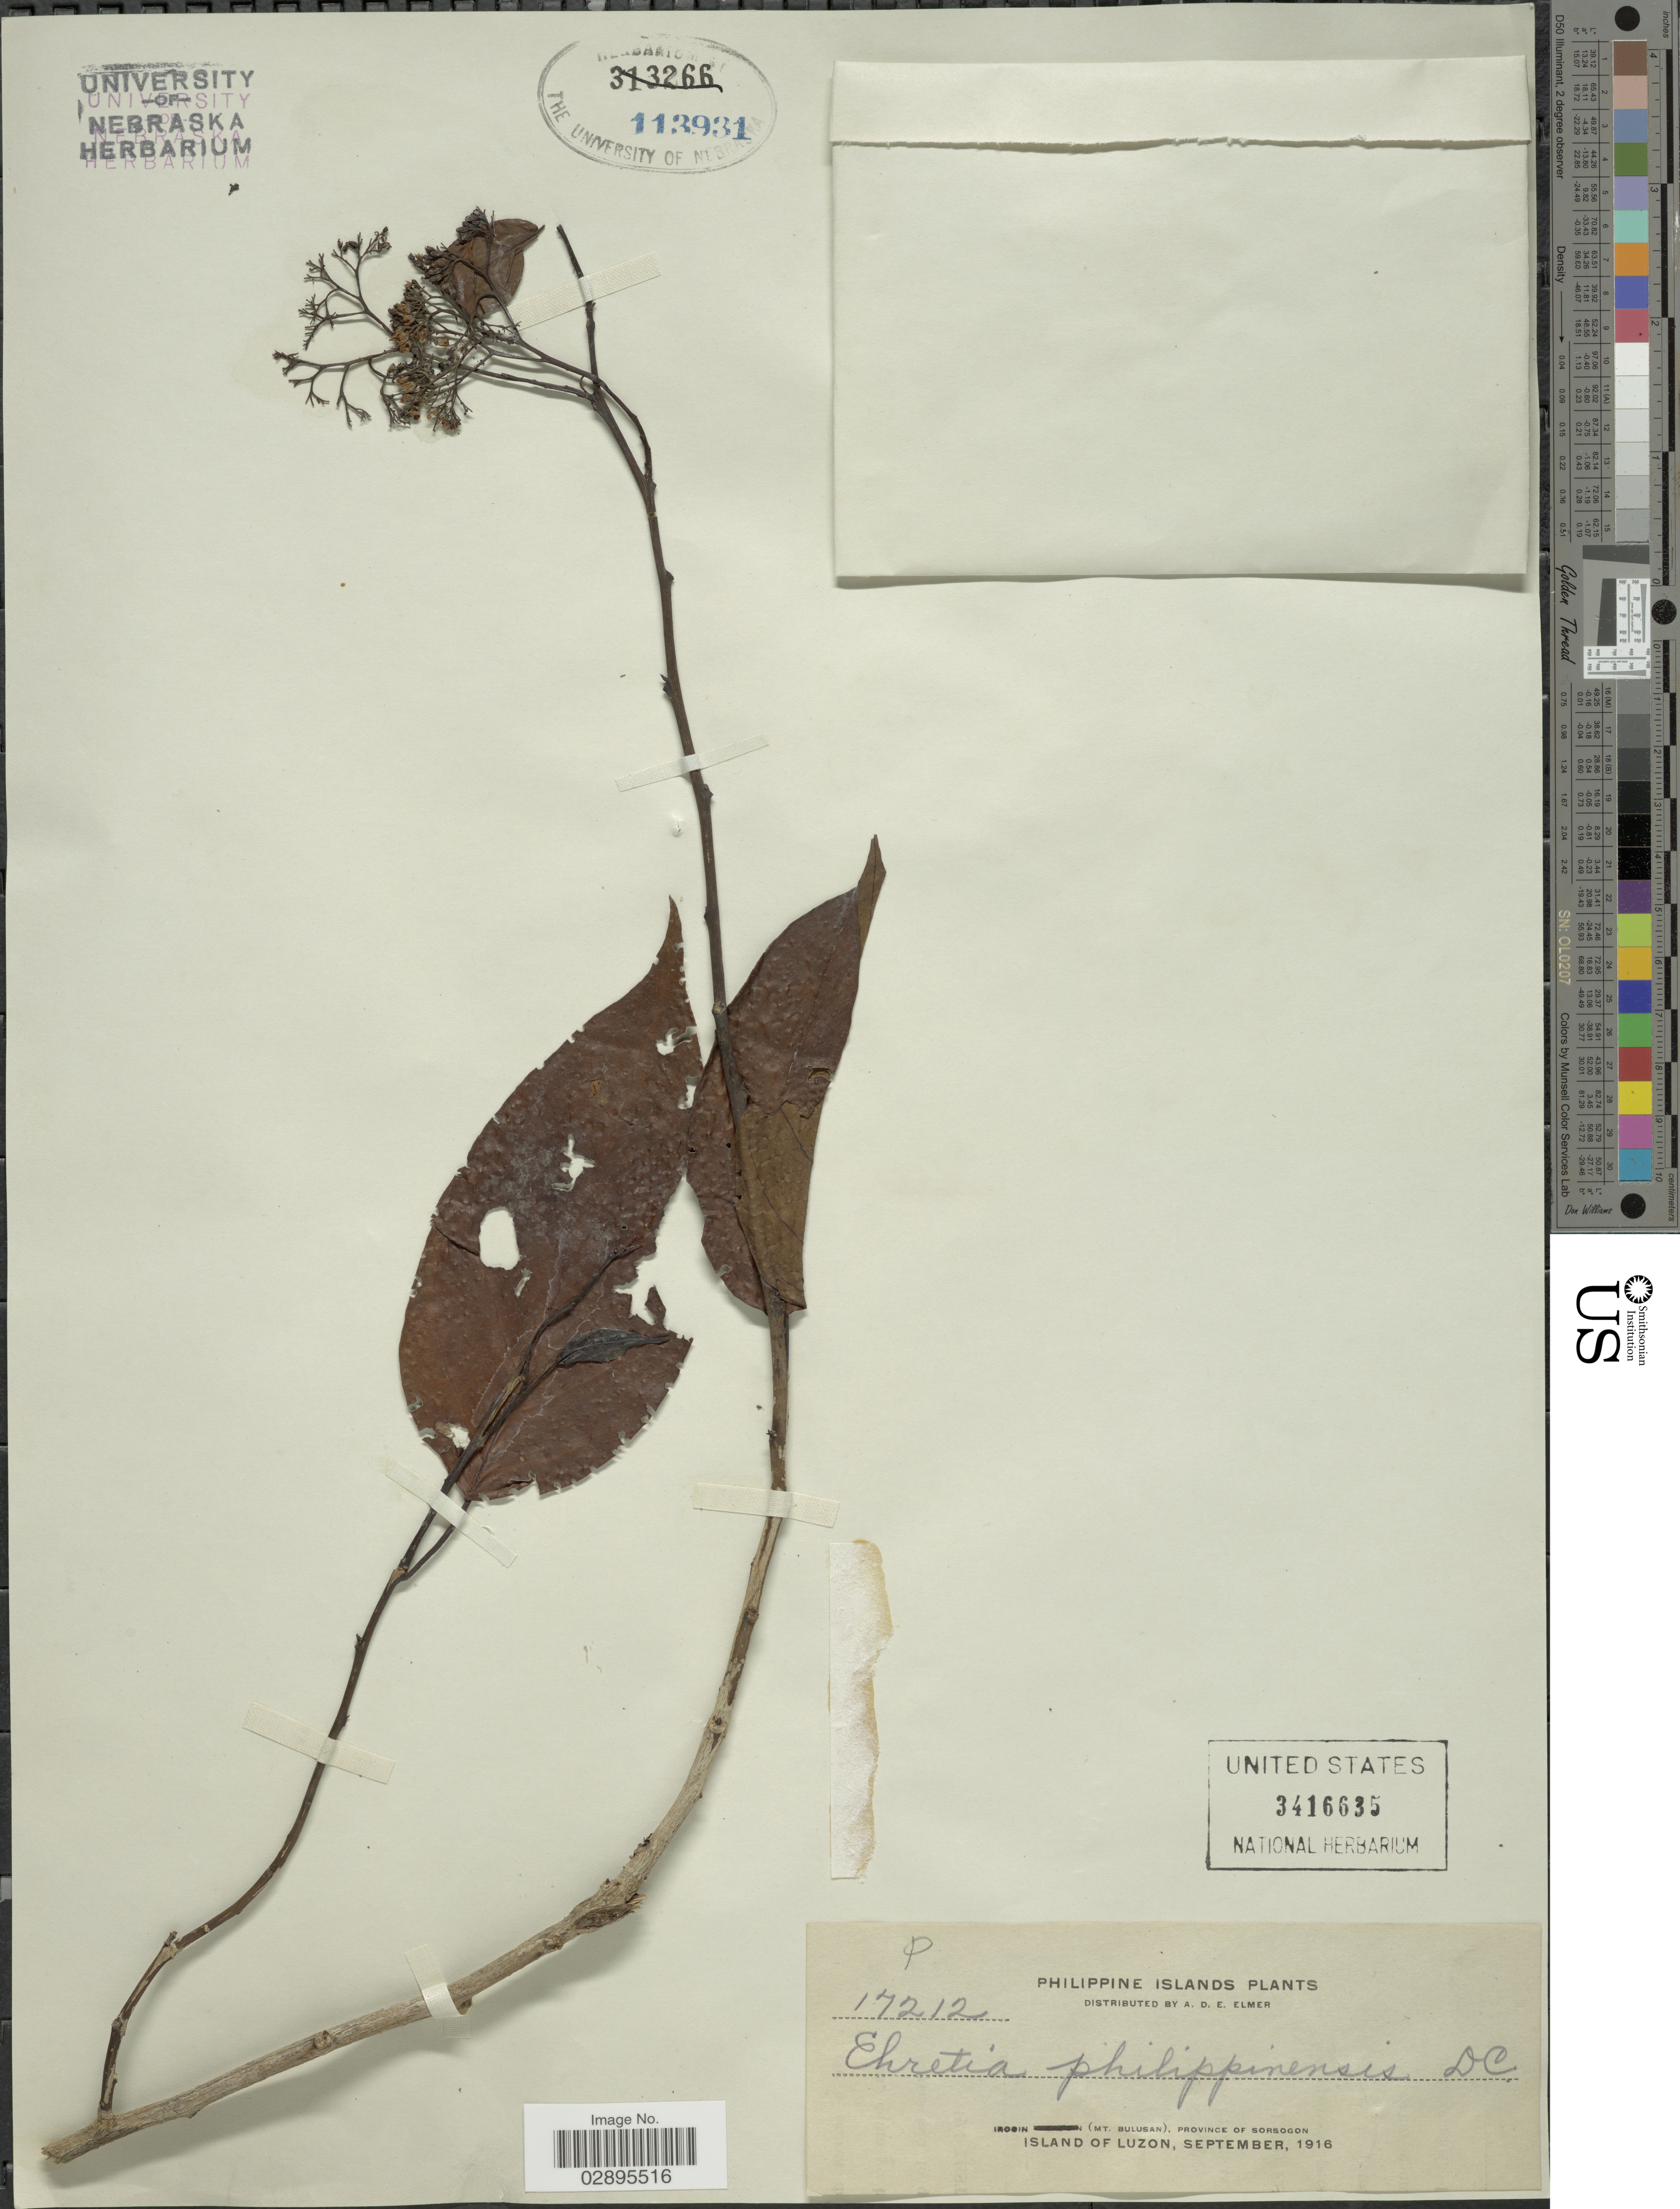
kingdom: Plantae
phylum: Tracheophyta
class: Magnoliopsida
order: Boraginales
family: Ehretiaceae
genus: Ehretia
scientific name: Ehretia philippinensis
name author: A. DC.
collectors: A. D. E. Elmer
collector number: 17212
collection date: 1916-09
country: Philippines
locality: Philippine Islands. Irosin (Mt. Bulusan), Province of Sorsogon, Island of Luzon.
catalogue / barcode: US 3416635